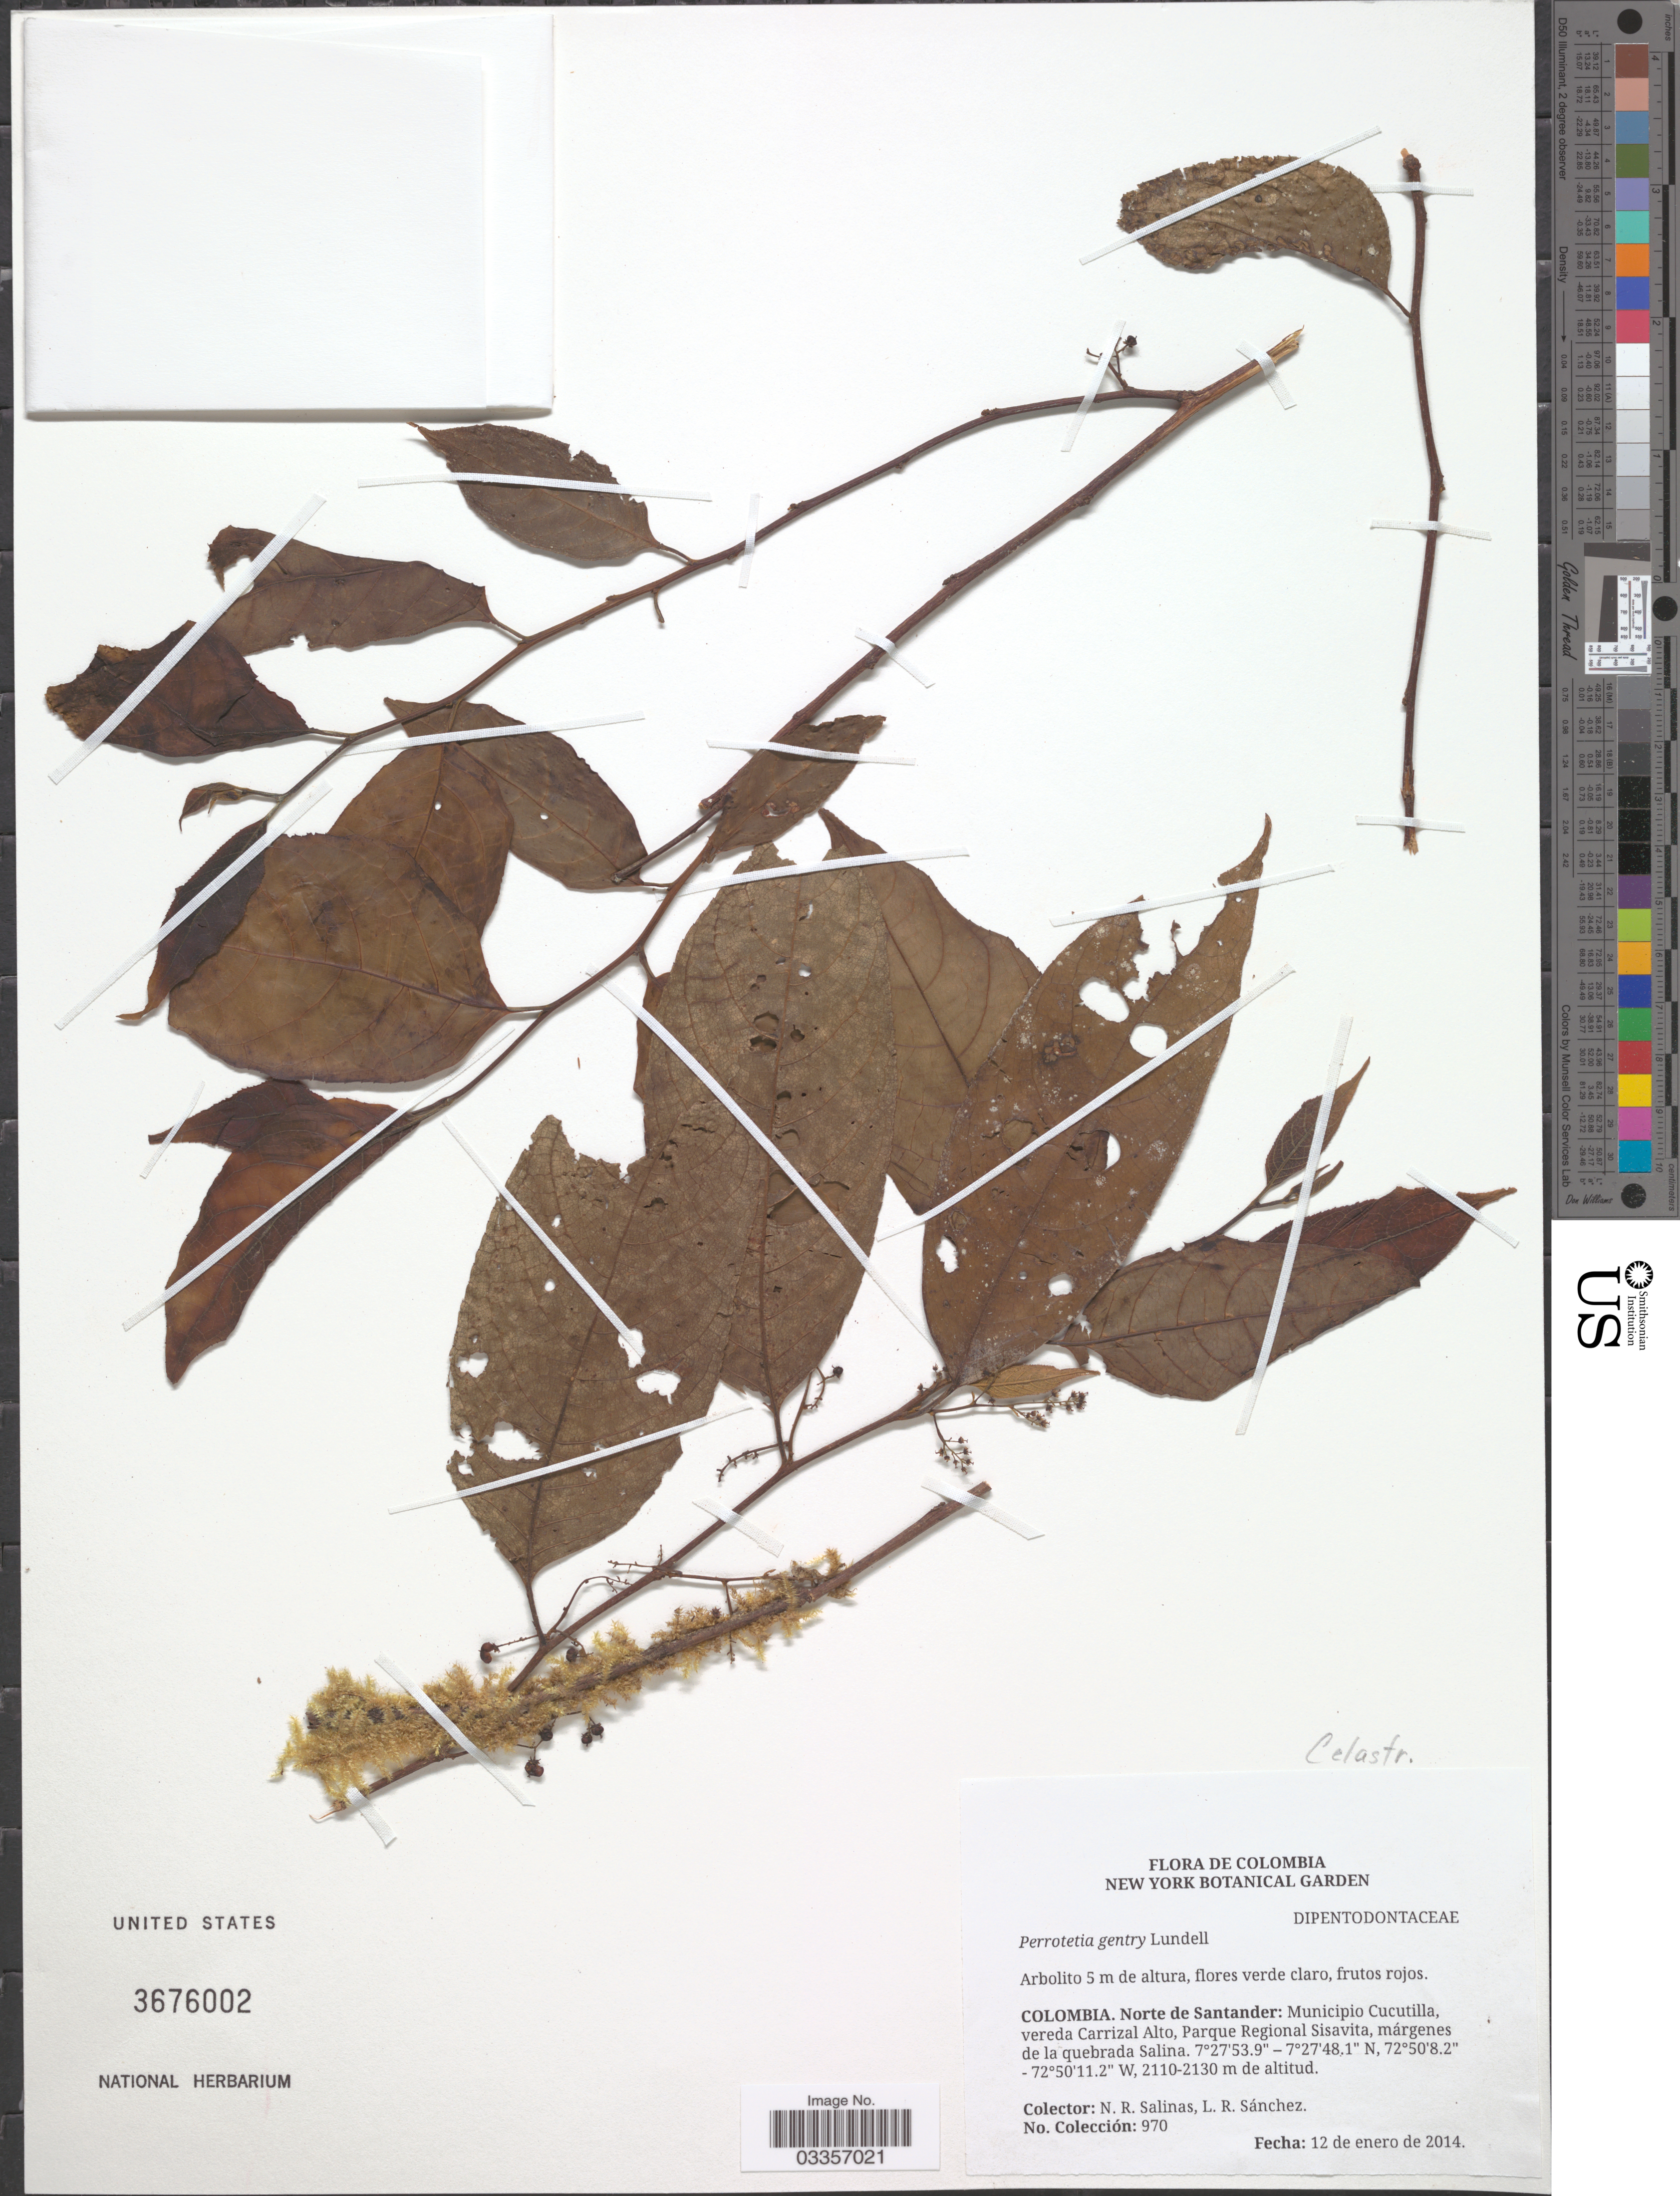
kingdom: Plantae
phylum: Tracheophyta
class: Magnoliopsida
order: Huerteales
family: Dipentodontaceae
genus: Perrottetia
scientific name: Perrottetia gentryi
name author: Lundell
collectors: N. Salinas & L. Sánchez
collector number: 970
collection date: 2014-01-12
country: Colombia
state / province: Norte de Santander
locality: Municipio Cucutilla, vereda Carrizal Alto, Parque Regional Sisavita, márgenes de la quebrada Salina.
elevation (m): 2110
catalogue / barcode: US 3676002